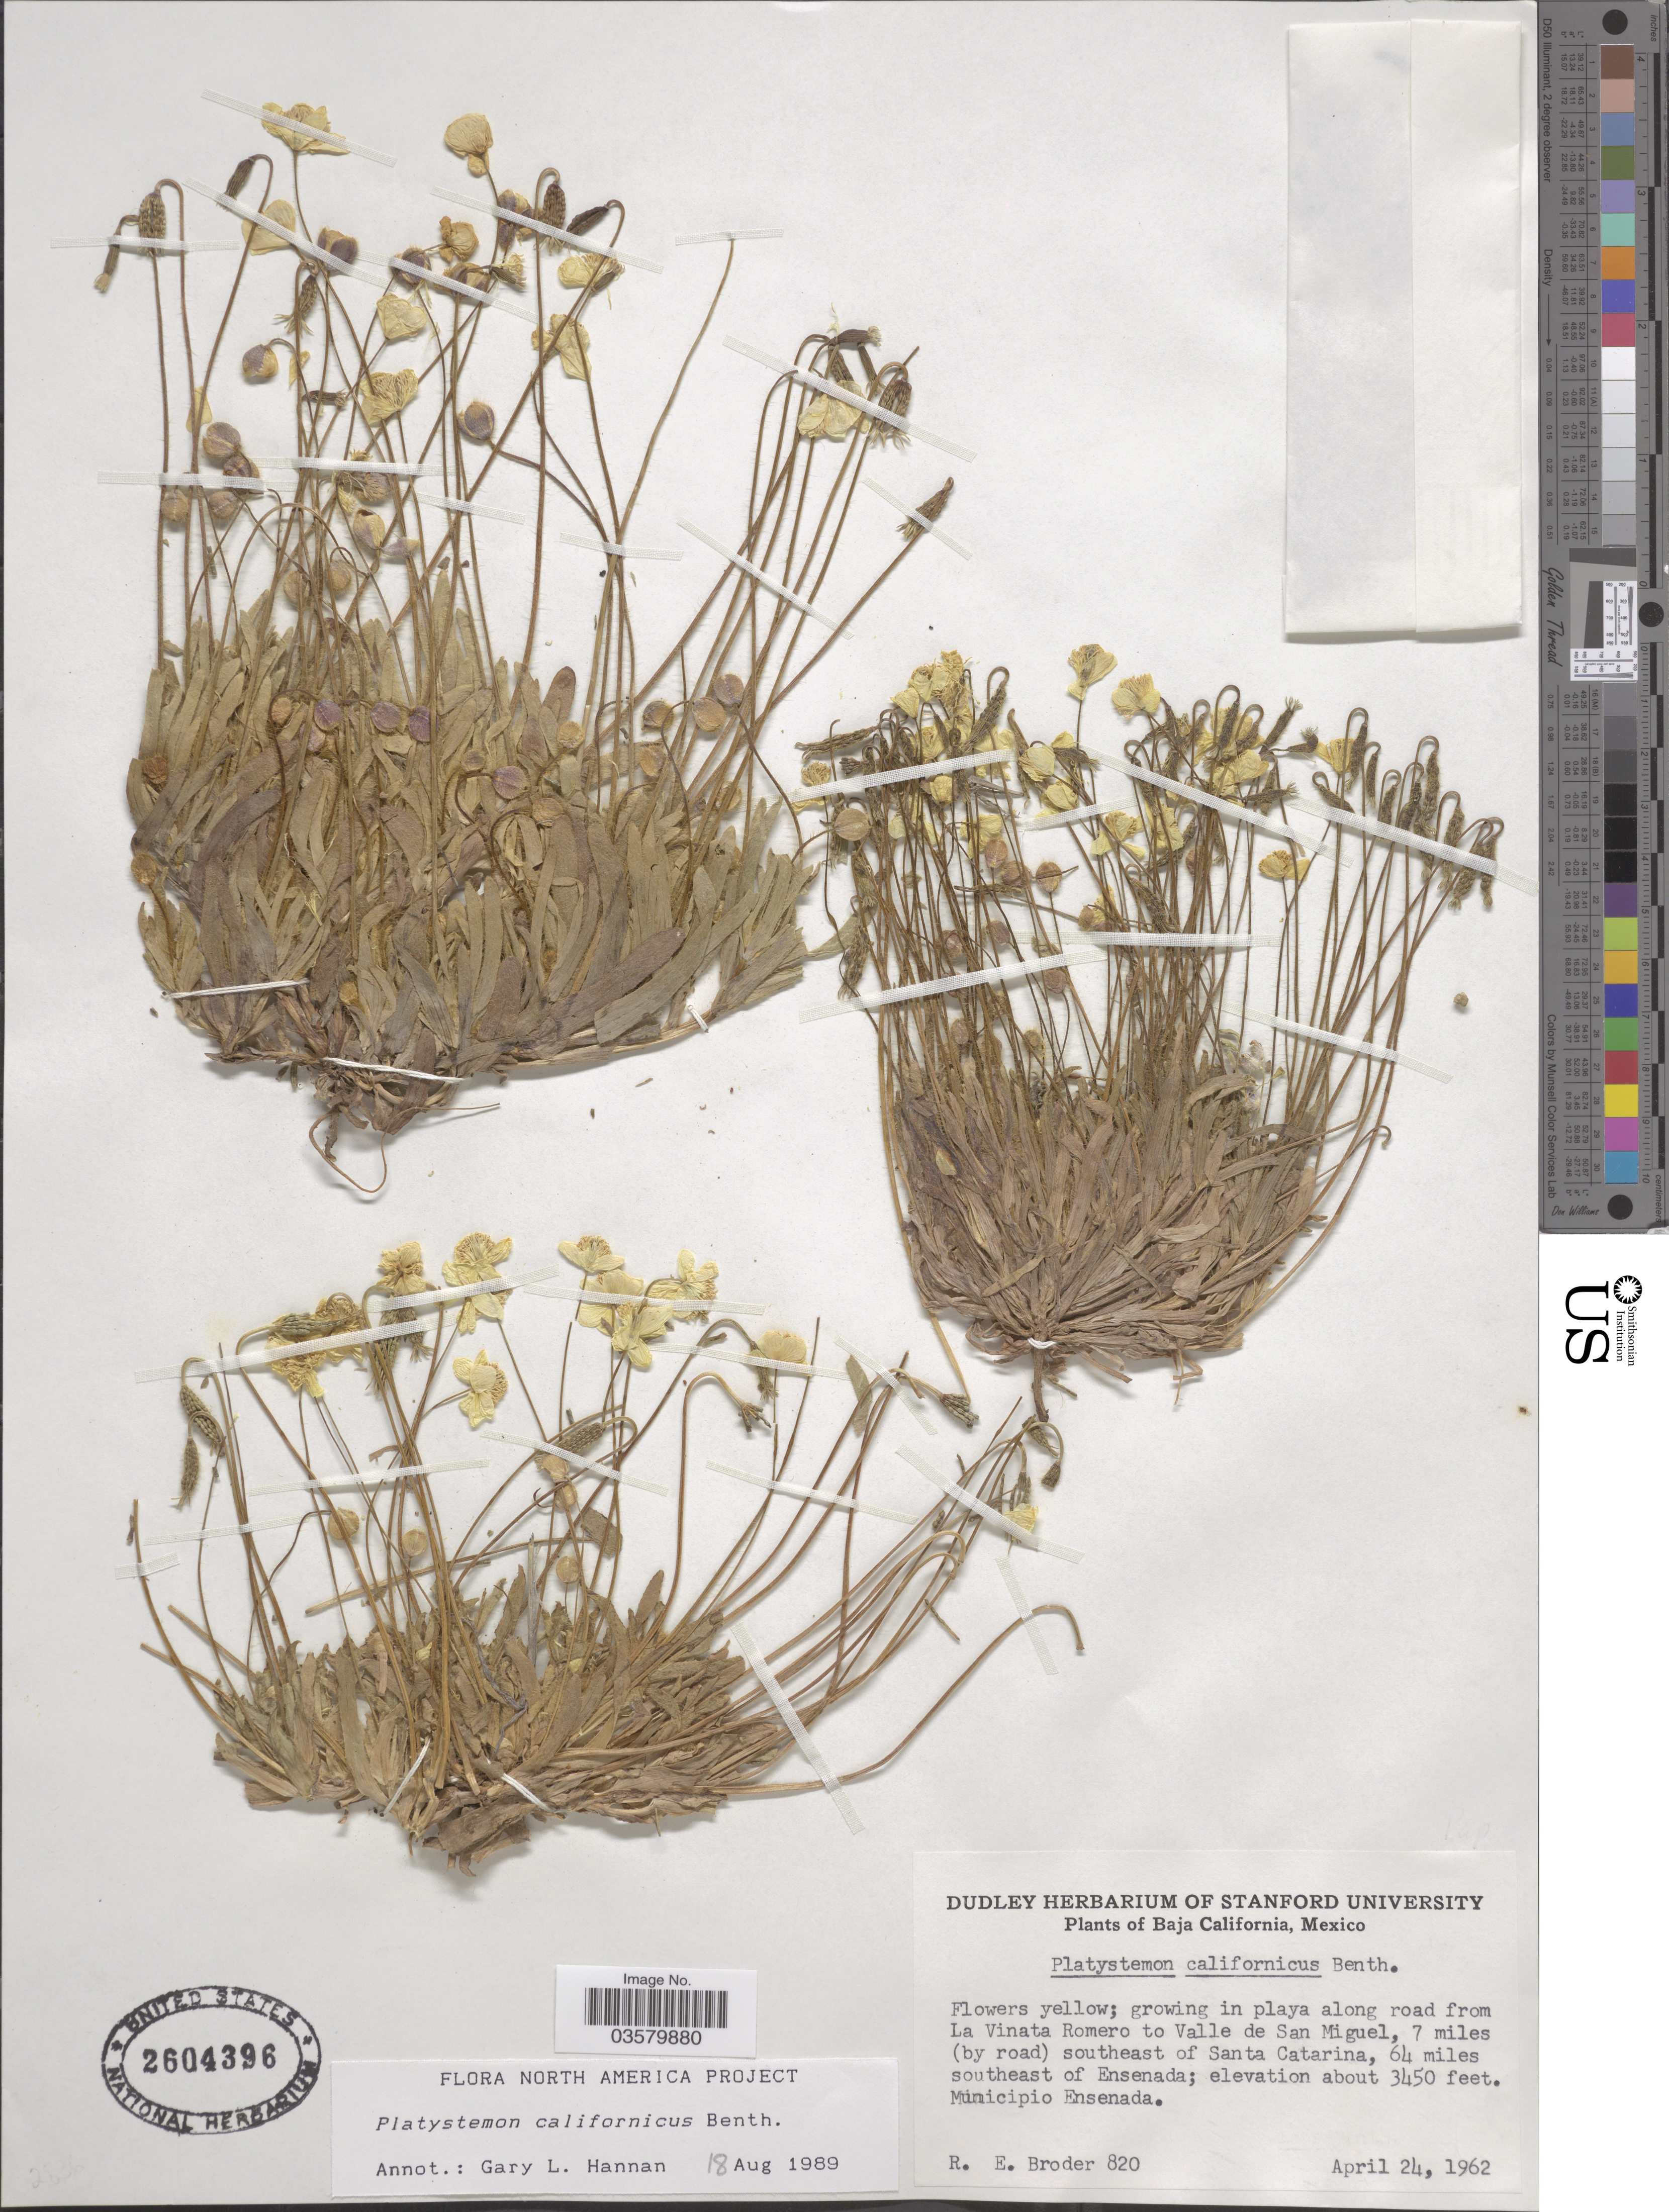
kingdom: Plantae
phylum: Tracheophyta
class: Magnoliopsida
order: Ranunculales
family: Papaveraceae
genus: Platystemon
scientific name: Platystemon californicus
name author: Benth.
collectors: R. Broder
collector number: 820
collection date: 1962-04-24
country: Mexico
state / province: Baja California Norte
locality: Along road from La Vinata Romero to Valle de San Miguel, 7 miles (by road) southeast of Santa Catarina, 64 miles southeast of Ensenada. Municipio Ensenada.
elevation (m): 1052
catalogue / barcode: US 2604396